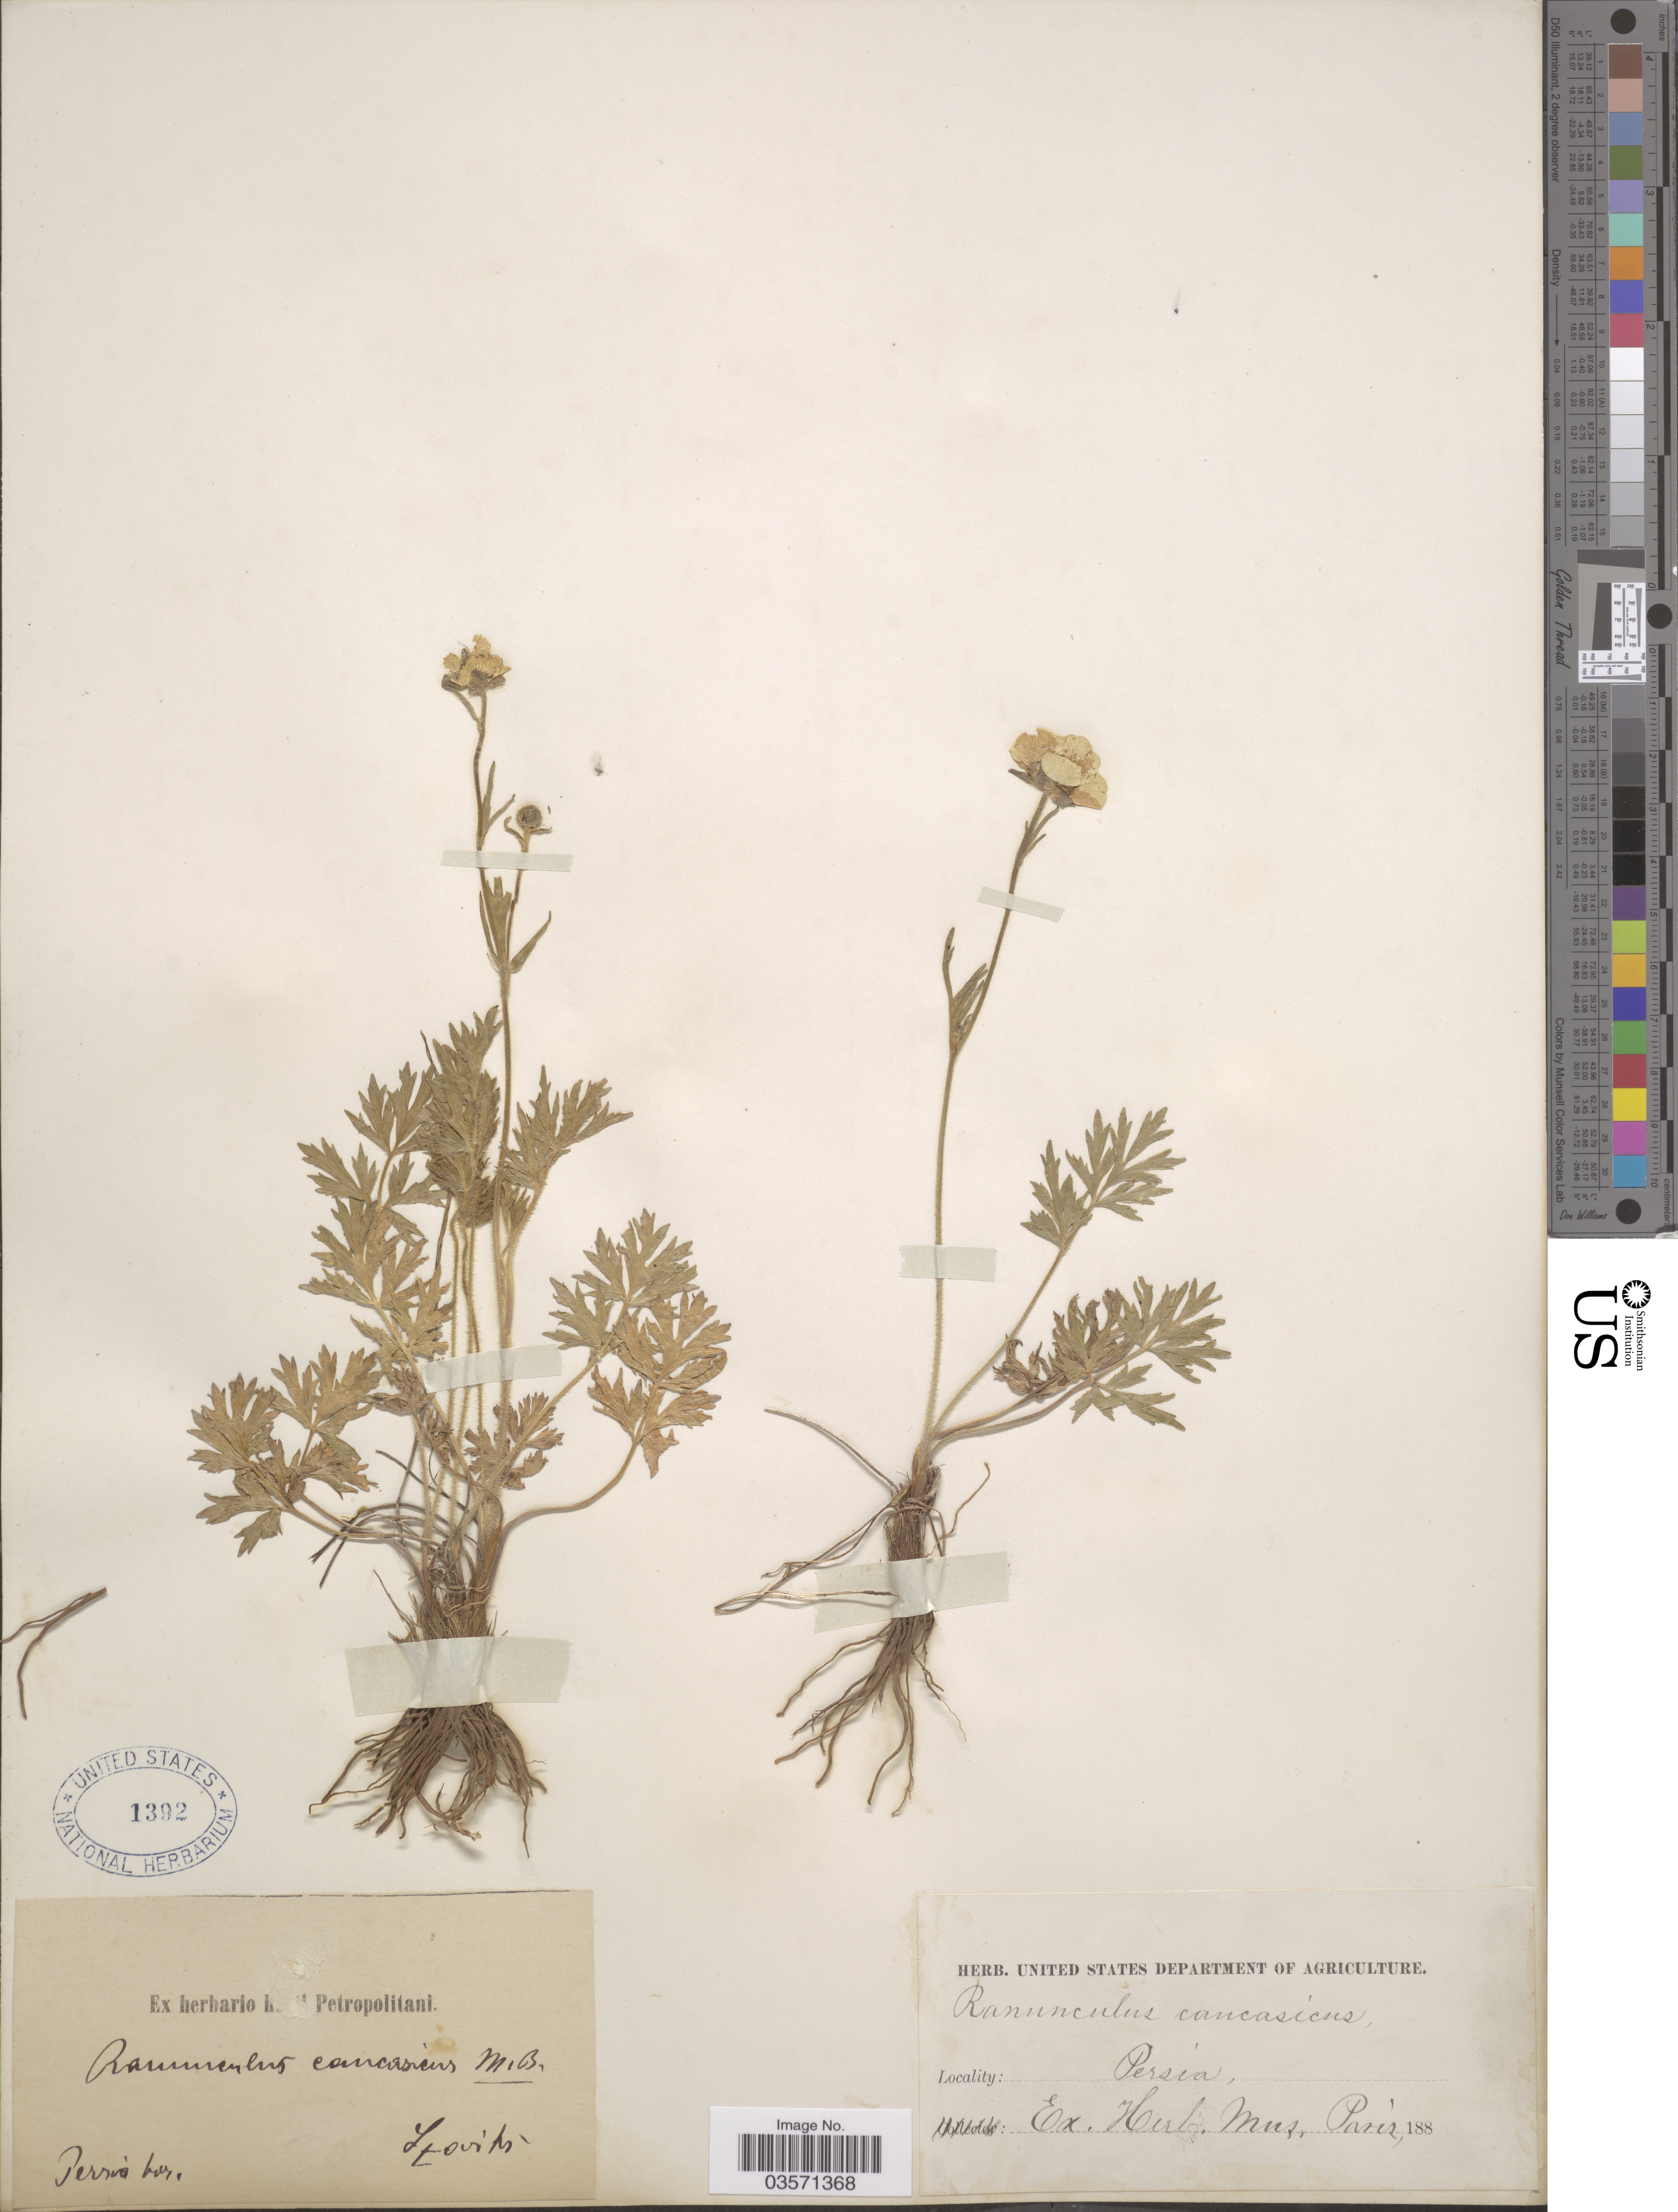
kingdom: Plantae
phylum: Tracheophyta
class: Magnoliopsida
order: Ranunculales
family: Ranunculaceae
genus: Ranunculus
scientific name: Ranunculus caucasicus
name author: M. Bieb.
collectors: Szovits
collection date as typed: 188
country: Iran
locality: Persia bor.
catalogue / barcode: US 1392